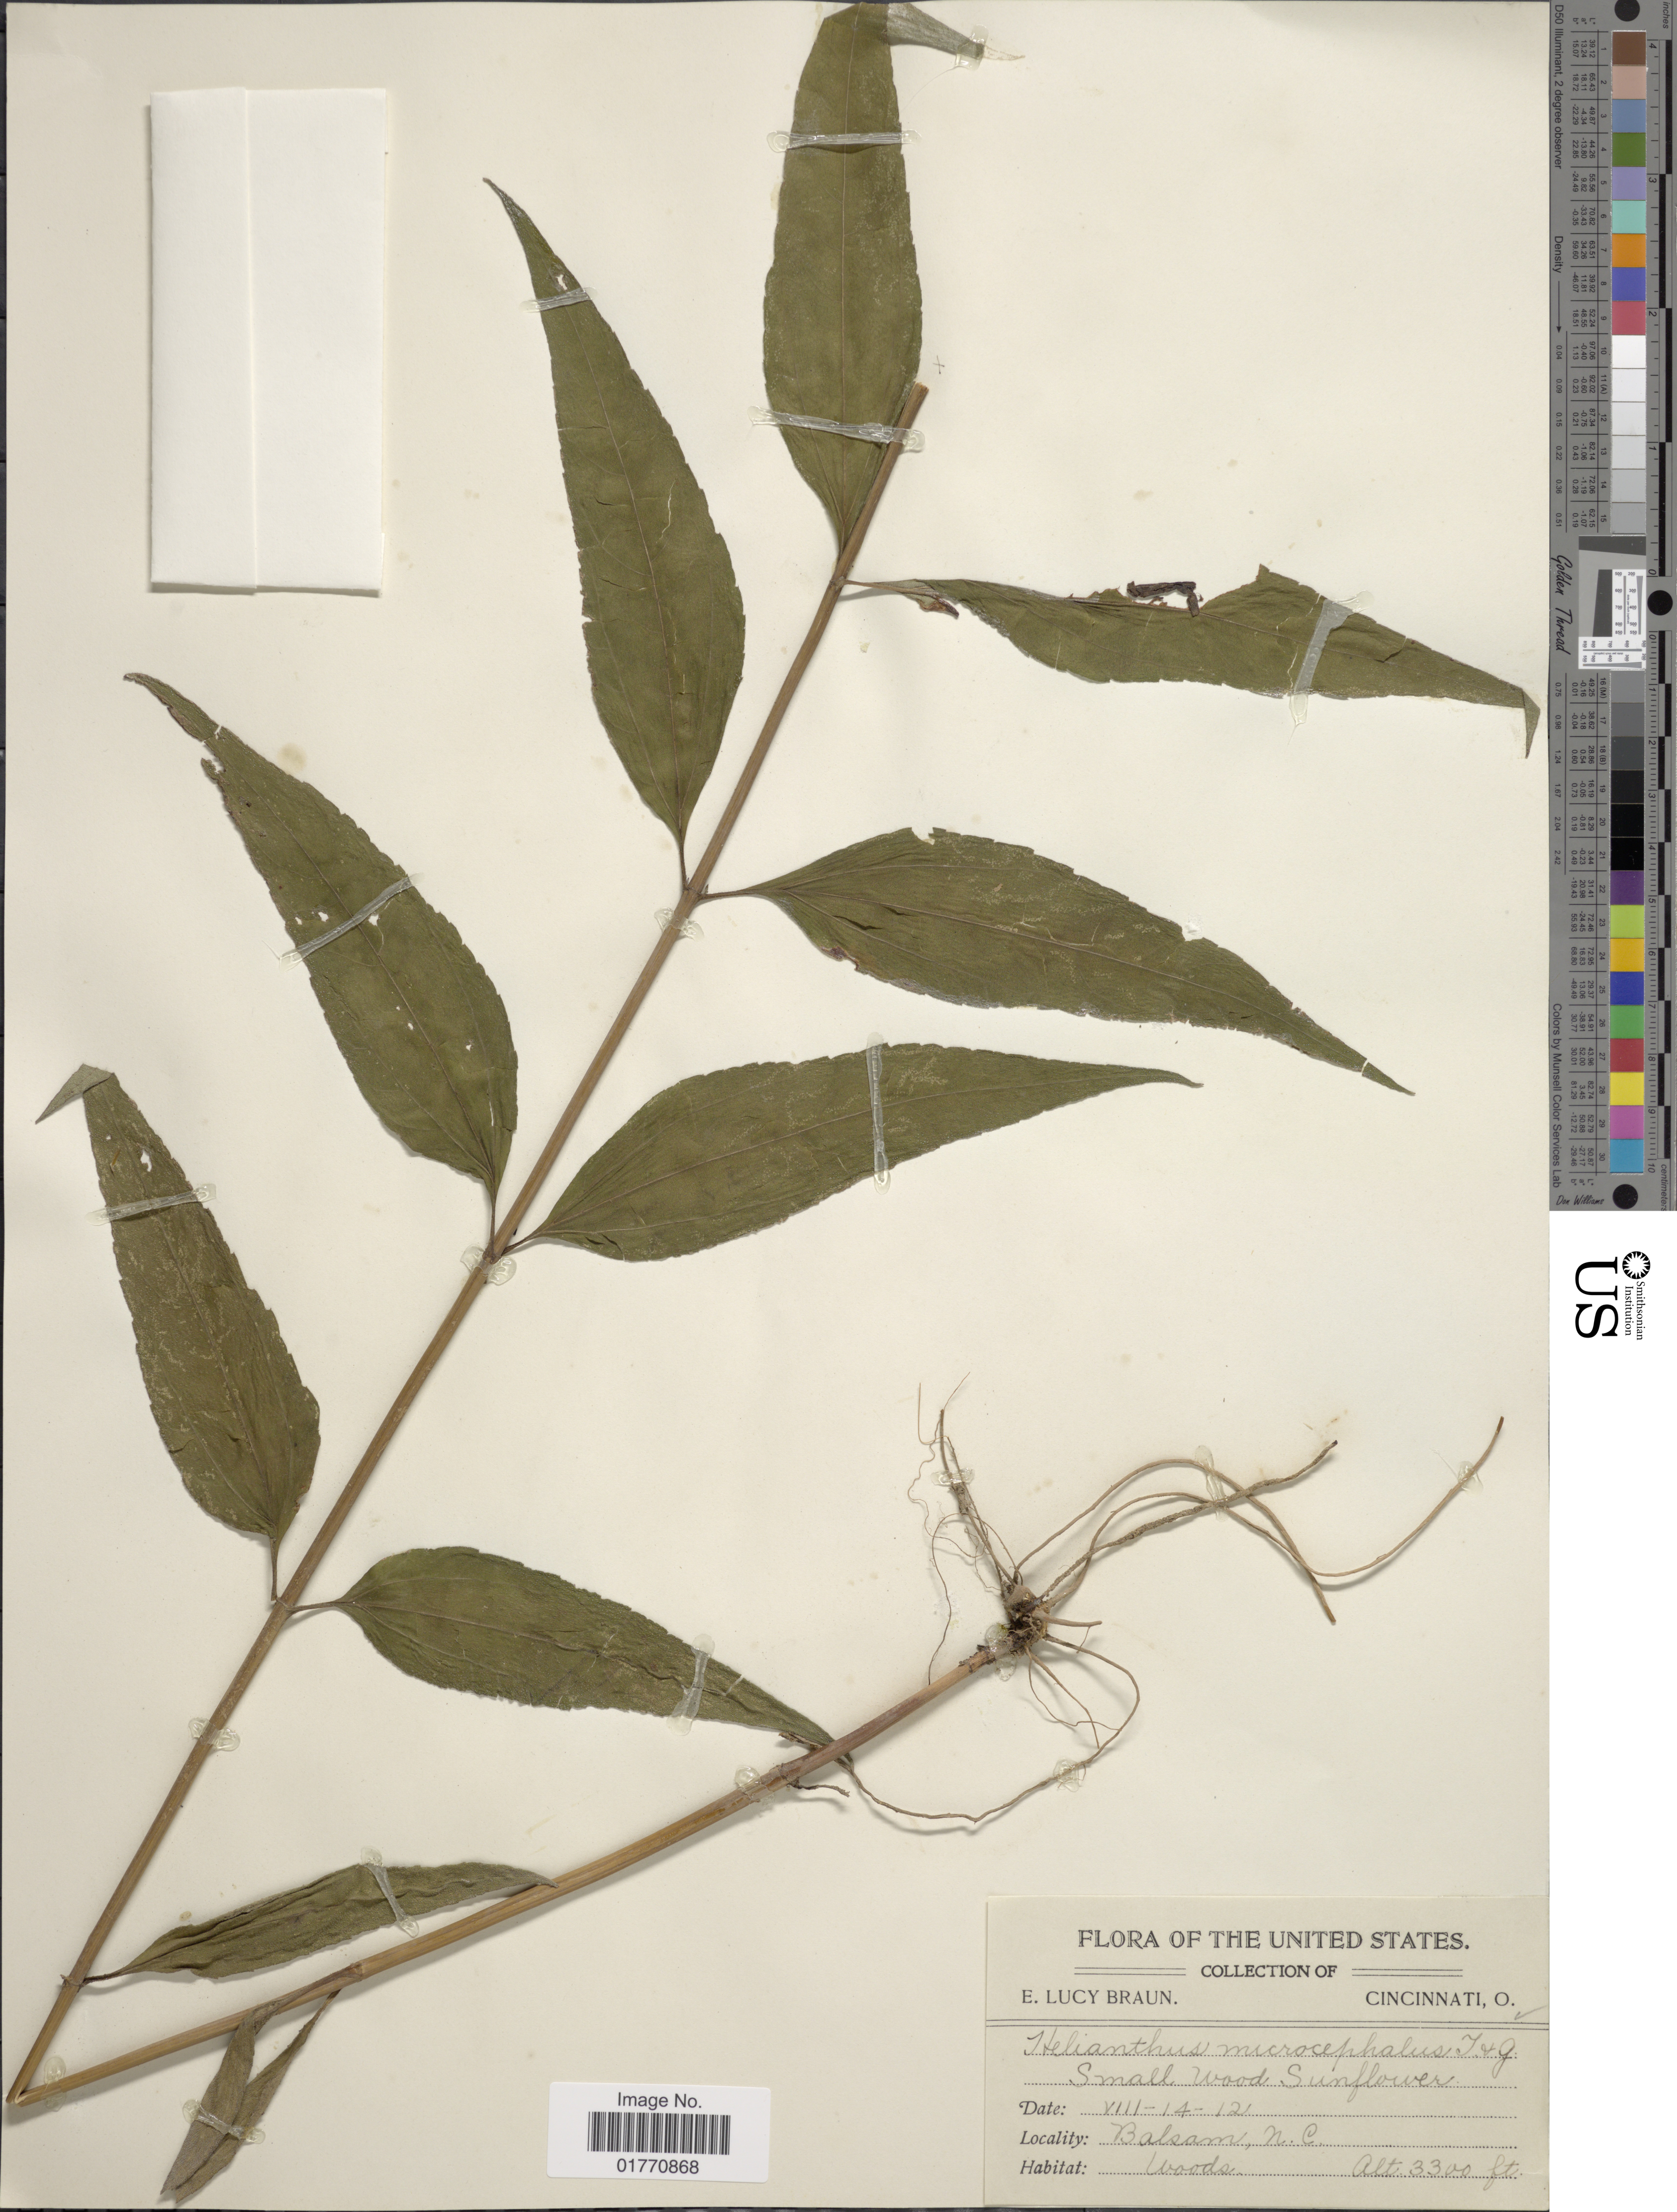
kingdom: Plantae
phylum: Tracheophyta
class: Magnoliopsida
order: Asterales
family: Asteraceae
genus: Helianthus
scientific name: Helianthus microcephalus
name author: Torr. & A. Gray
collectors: E. L. Braun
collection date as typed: Transcribed d/m/y: 14/8/12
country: United States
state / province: North Carolina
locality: Balsam, woods.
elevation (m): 1006